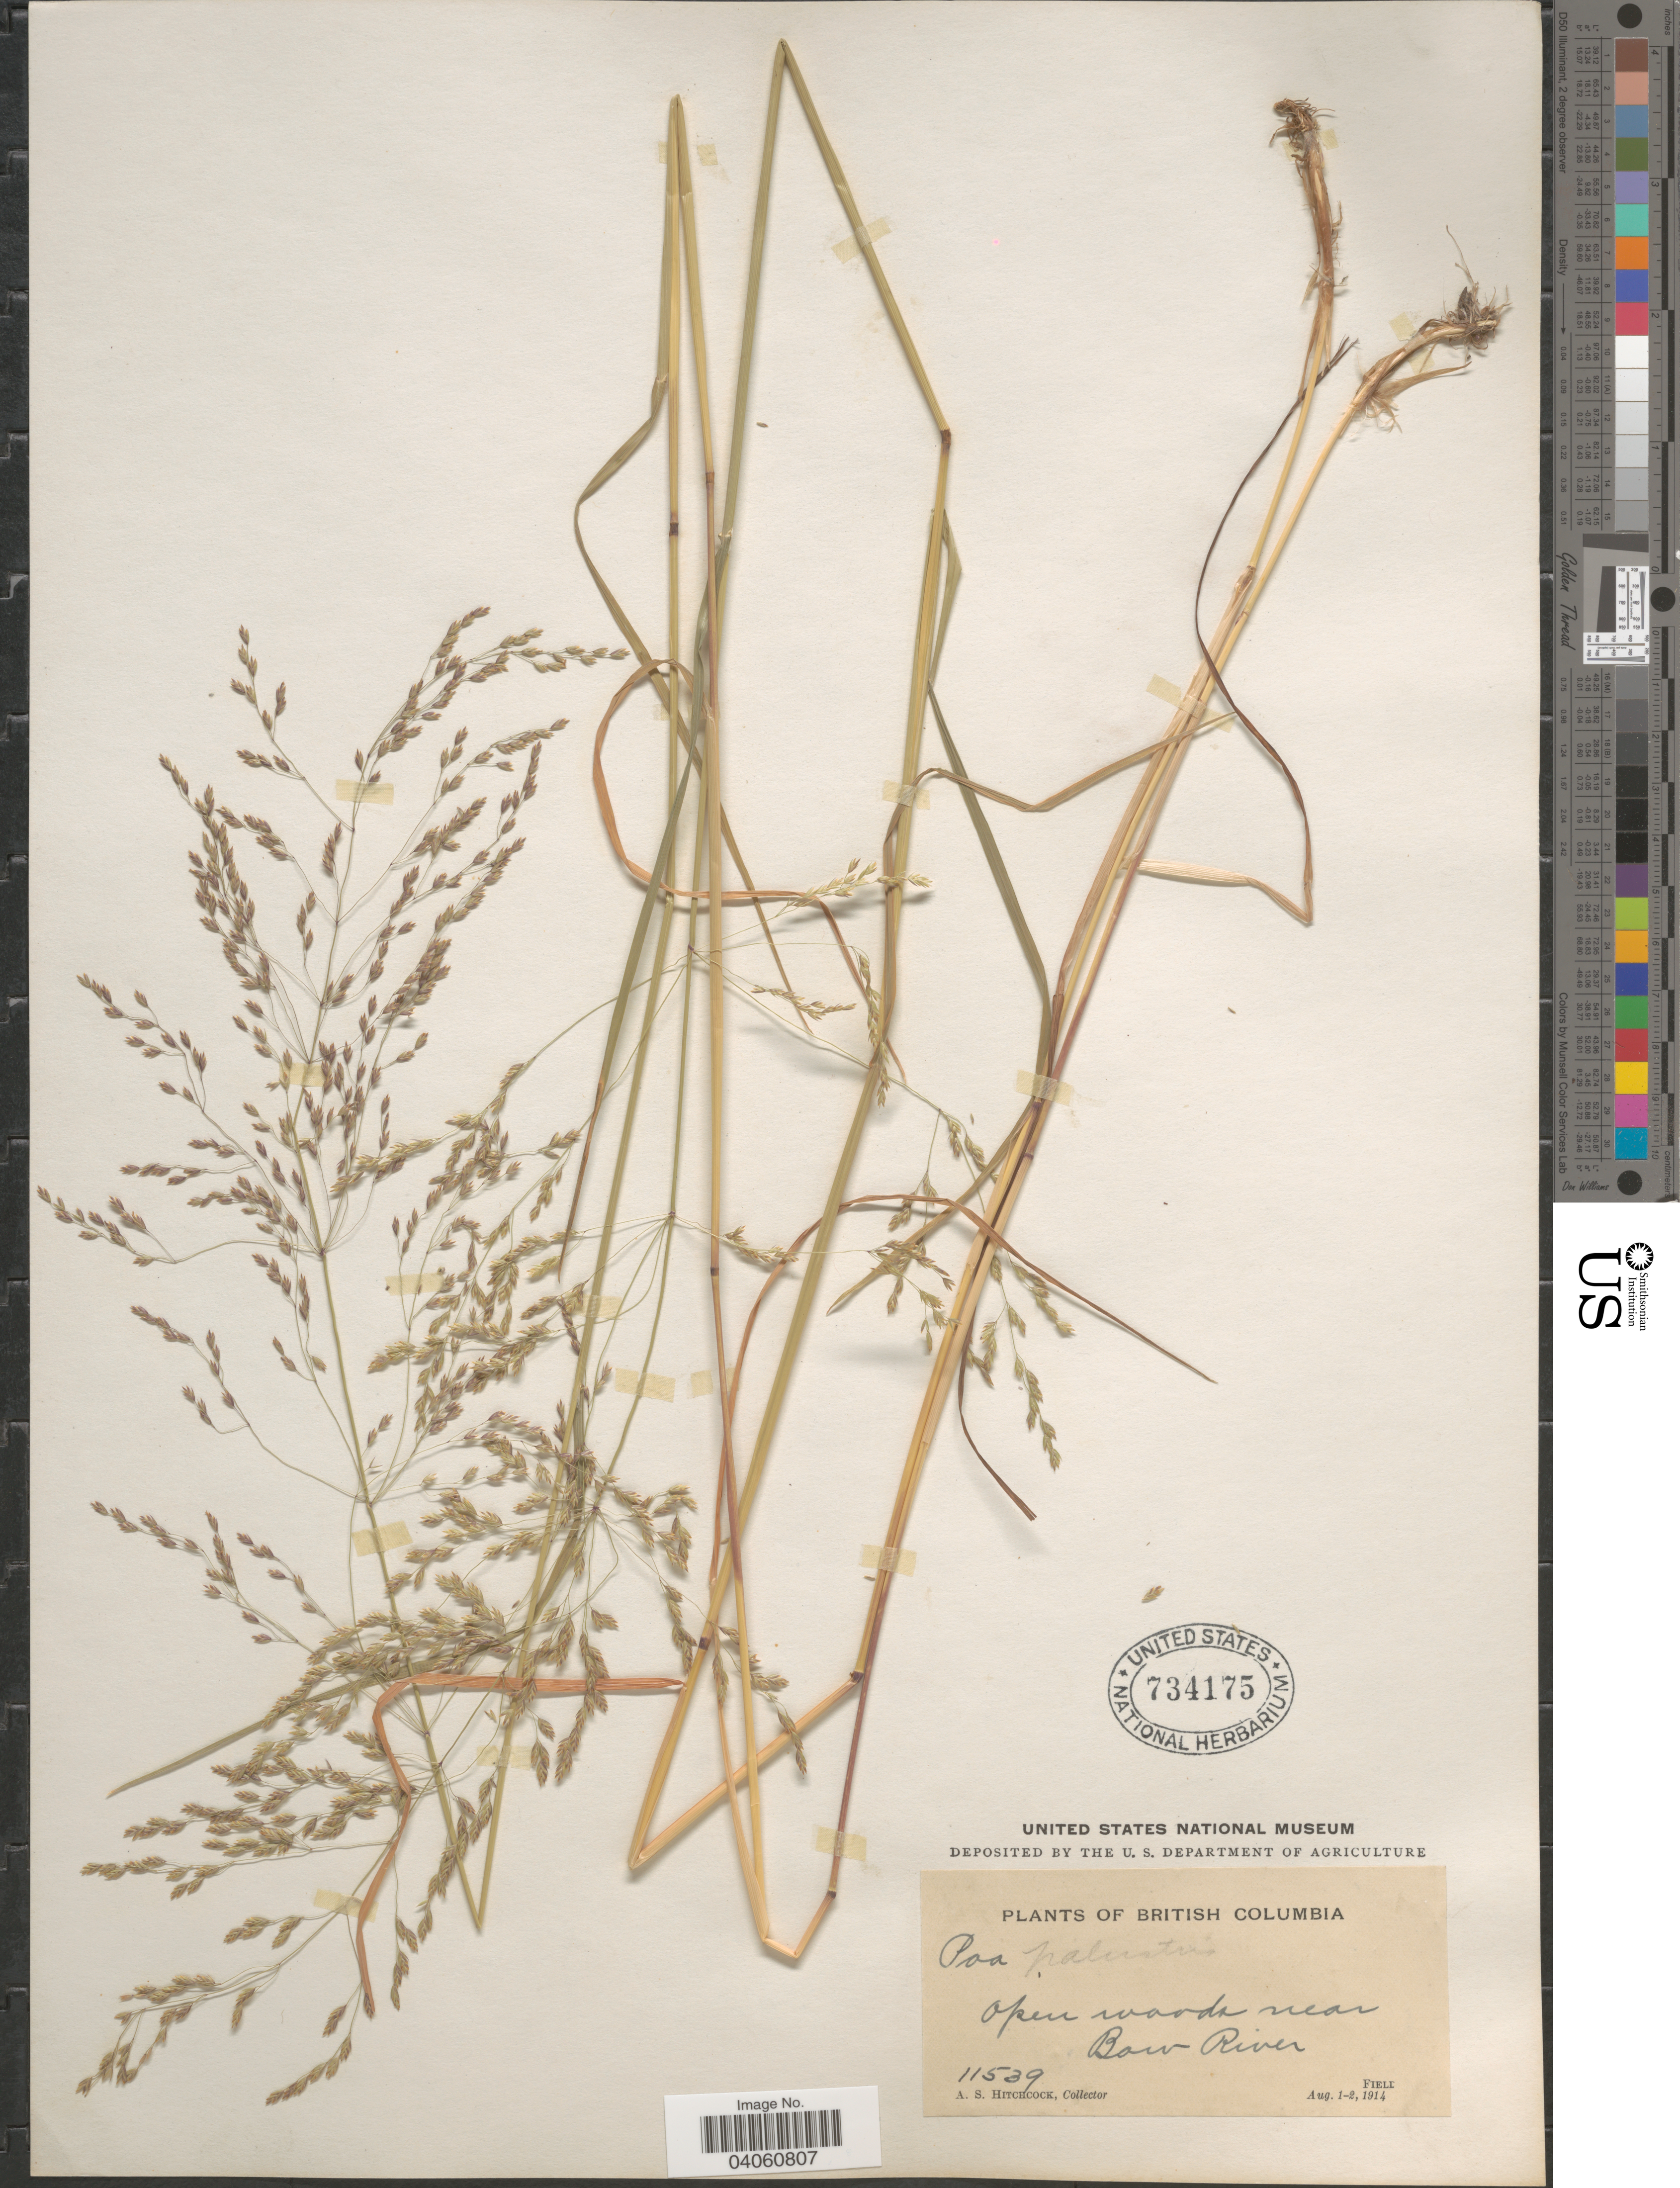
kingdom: Plantae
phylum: Tracheophyta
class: Liliopsida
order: Poales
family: Poaceae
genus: Poa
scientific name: Poa palustris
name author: L.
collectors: A. S. Hitchcock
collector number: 11539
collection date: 1914-08-01/1914-08-02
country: Canada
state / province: British Columbia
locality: Near Bow River. Field.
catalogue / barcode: US 734175